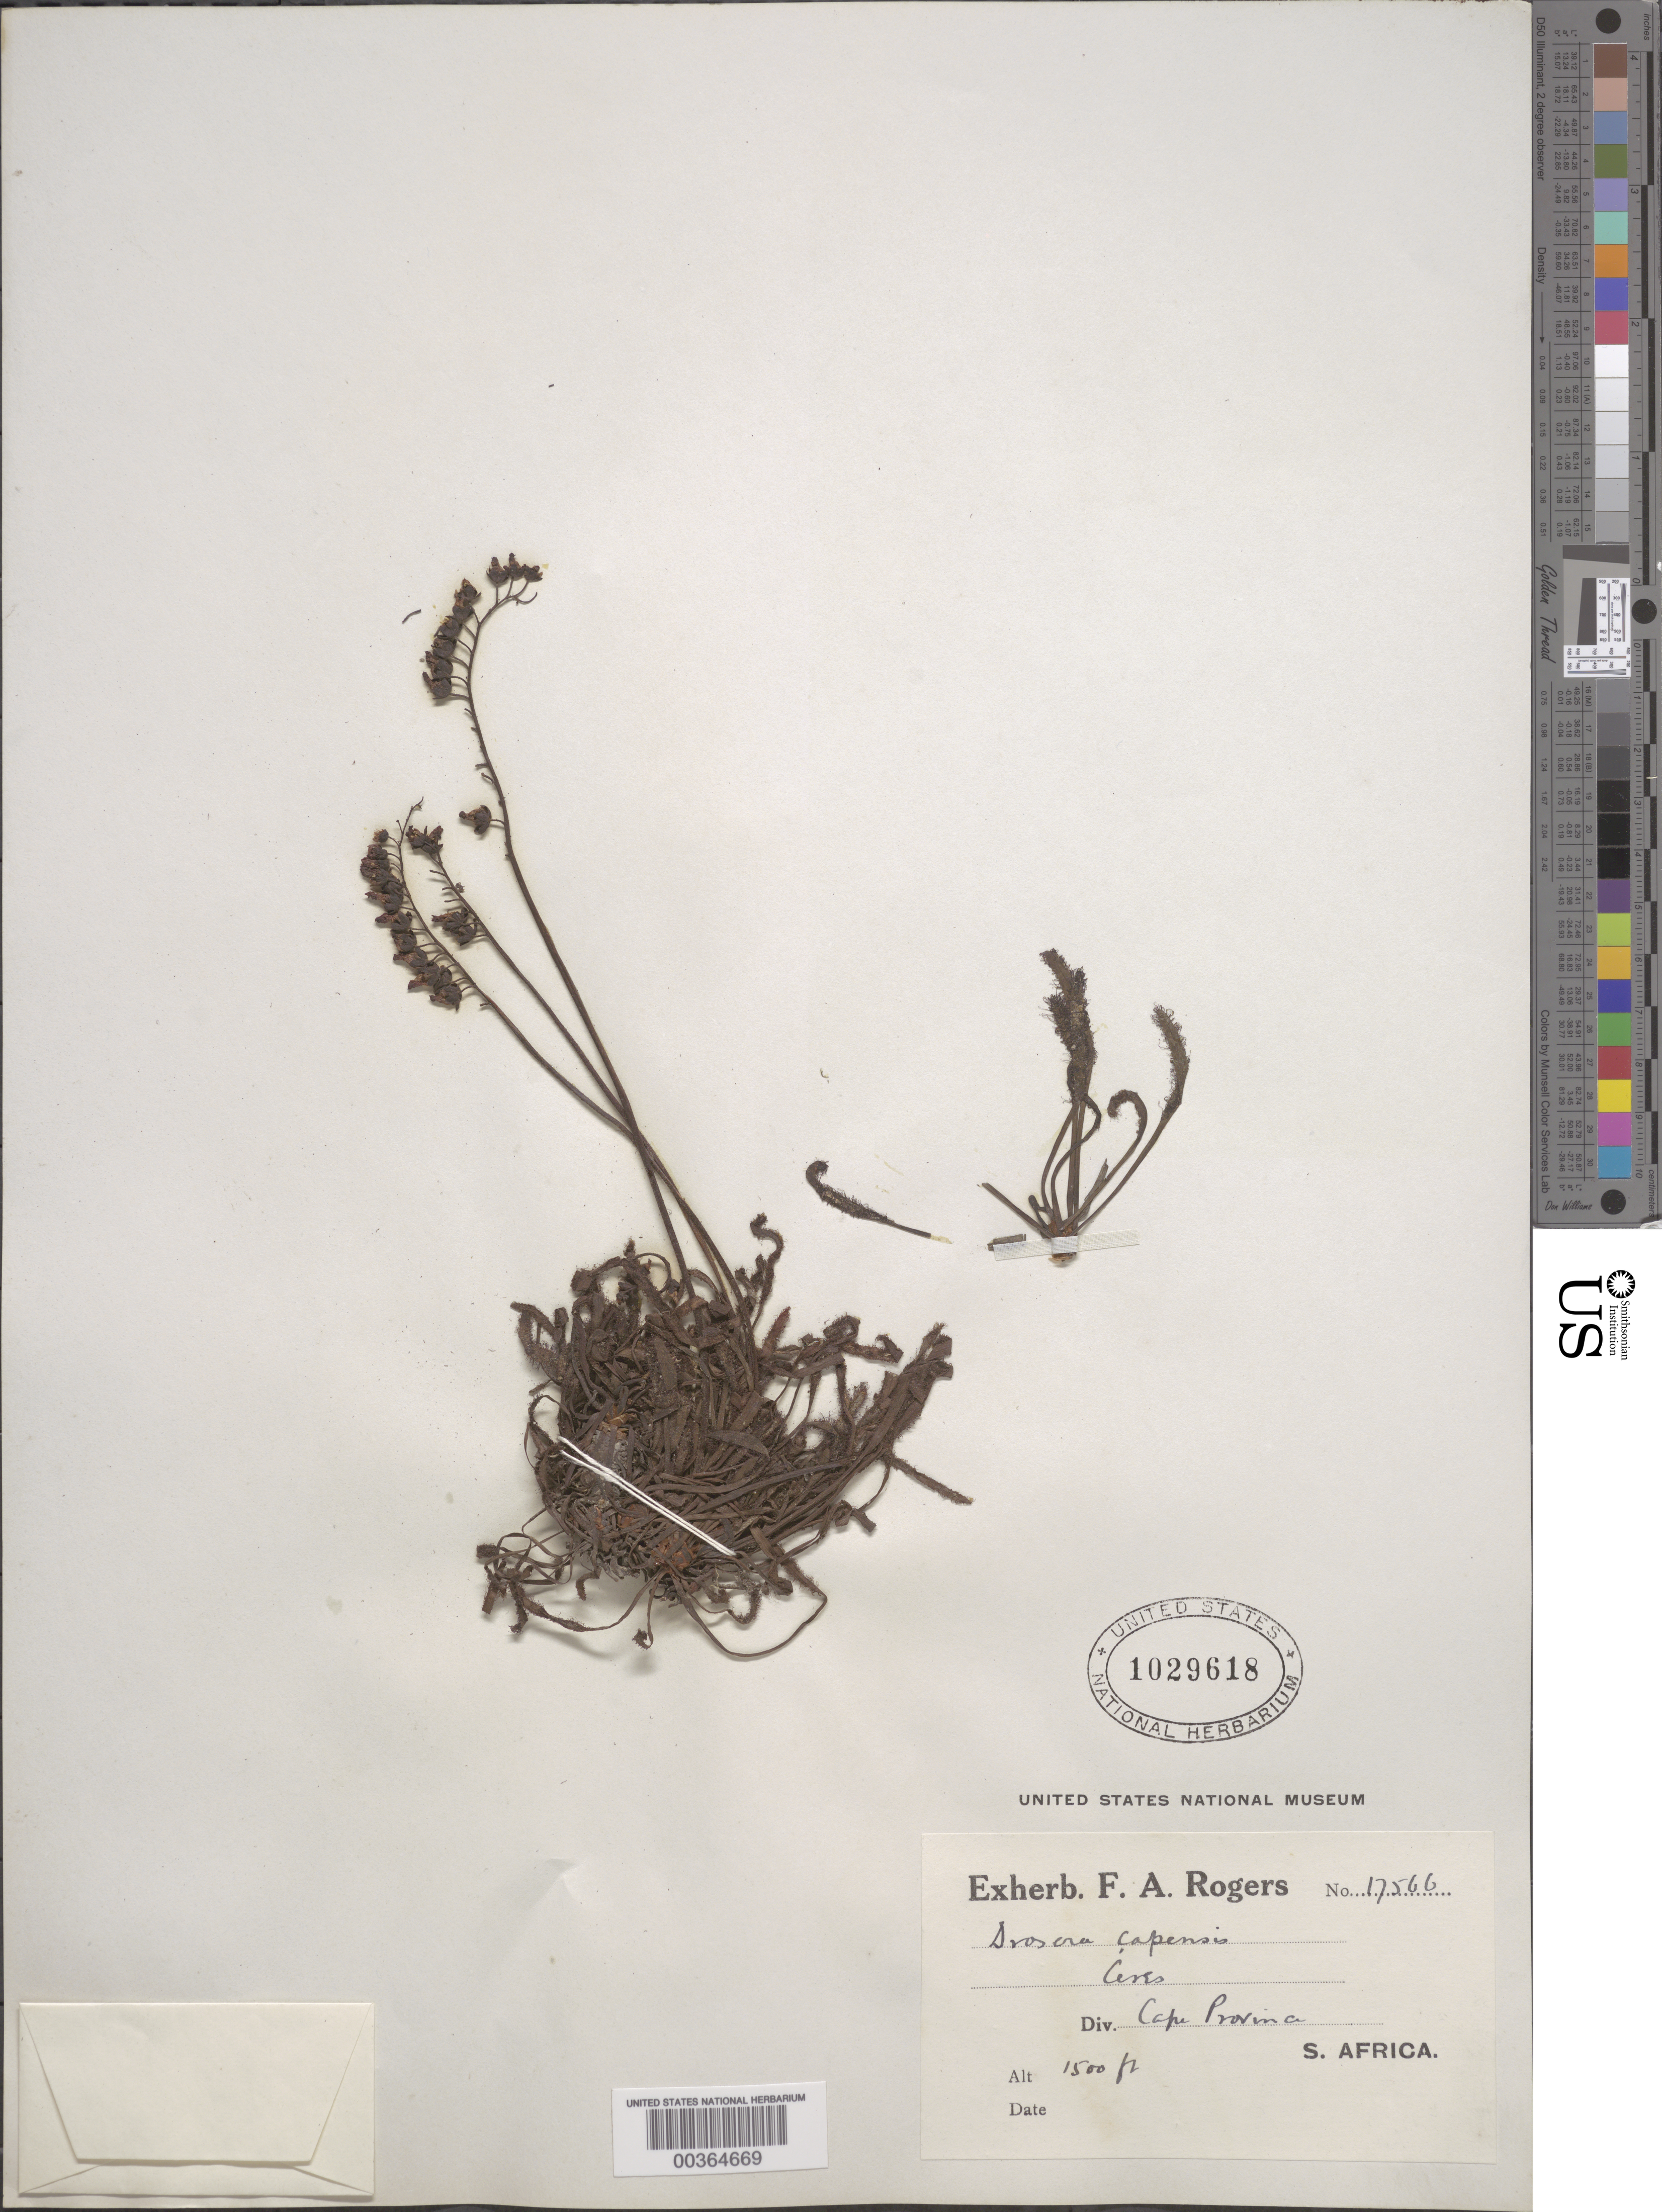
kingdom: Plantae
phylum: Tracheophyta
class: Magnoliopsida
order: Caryophyllales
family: Droseraceae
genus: Drosera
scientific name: Drosera capensis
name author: L.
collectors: F. A. Rogers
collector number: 17566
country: South Africa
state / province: Western Cape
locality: Ceres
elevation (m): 457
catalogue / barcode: US 1029618